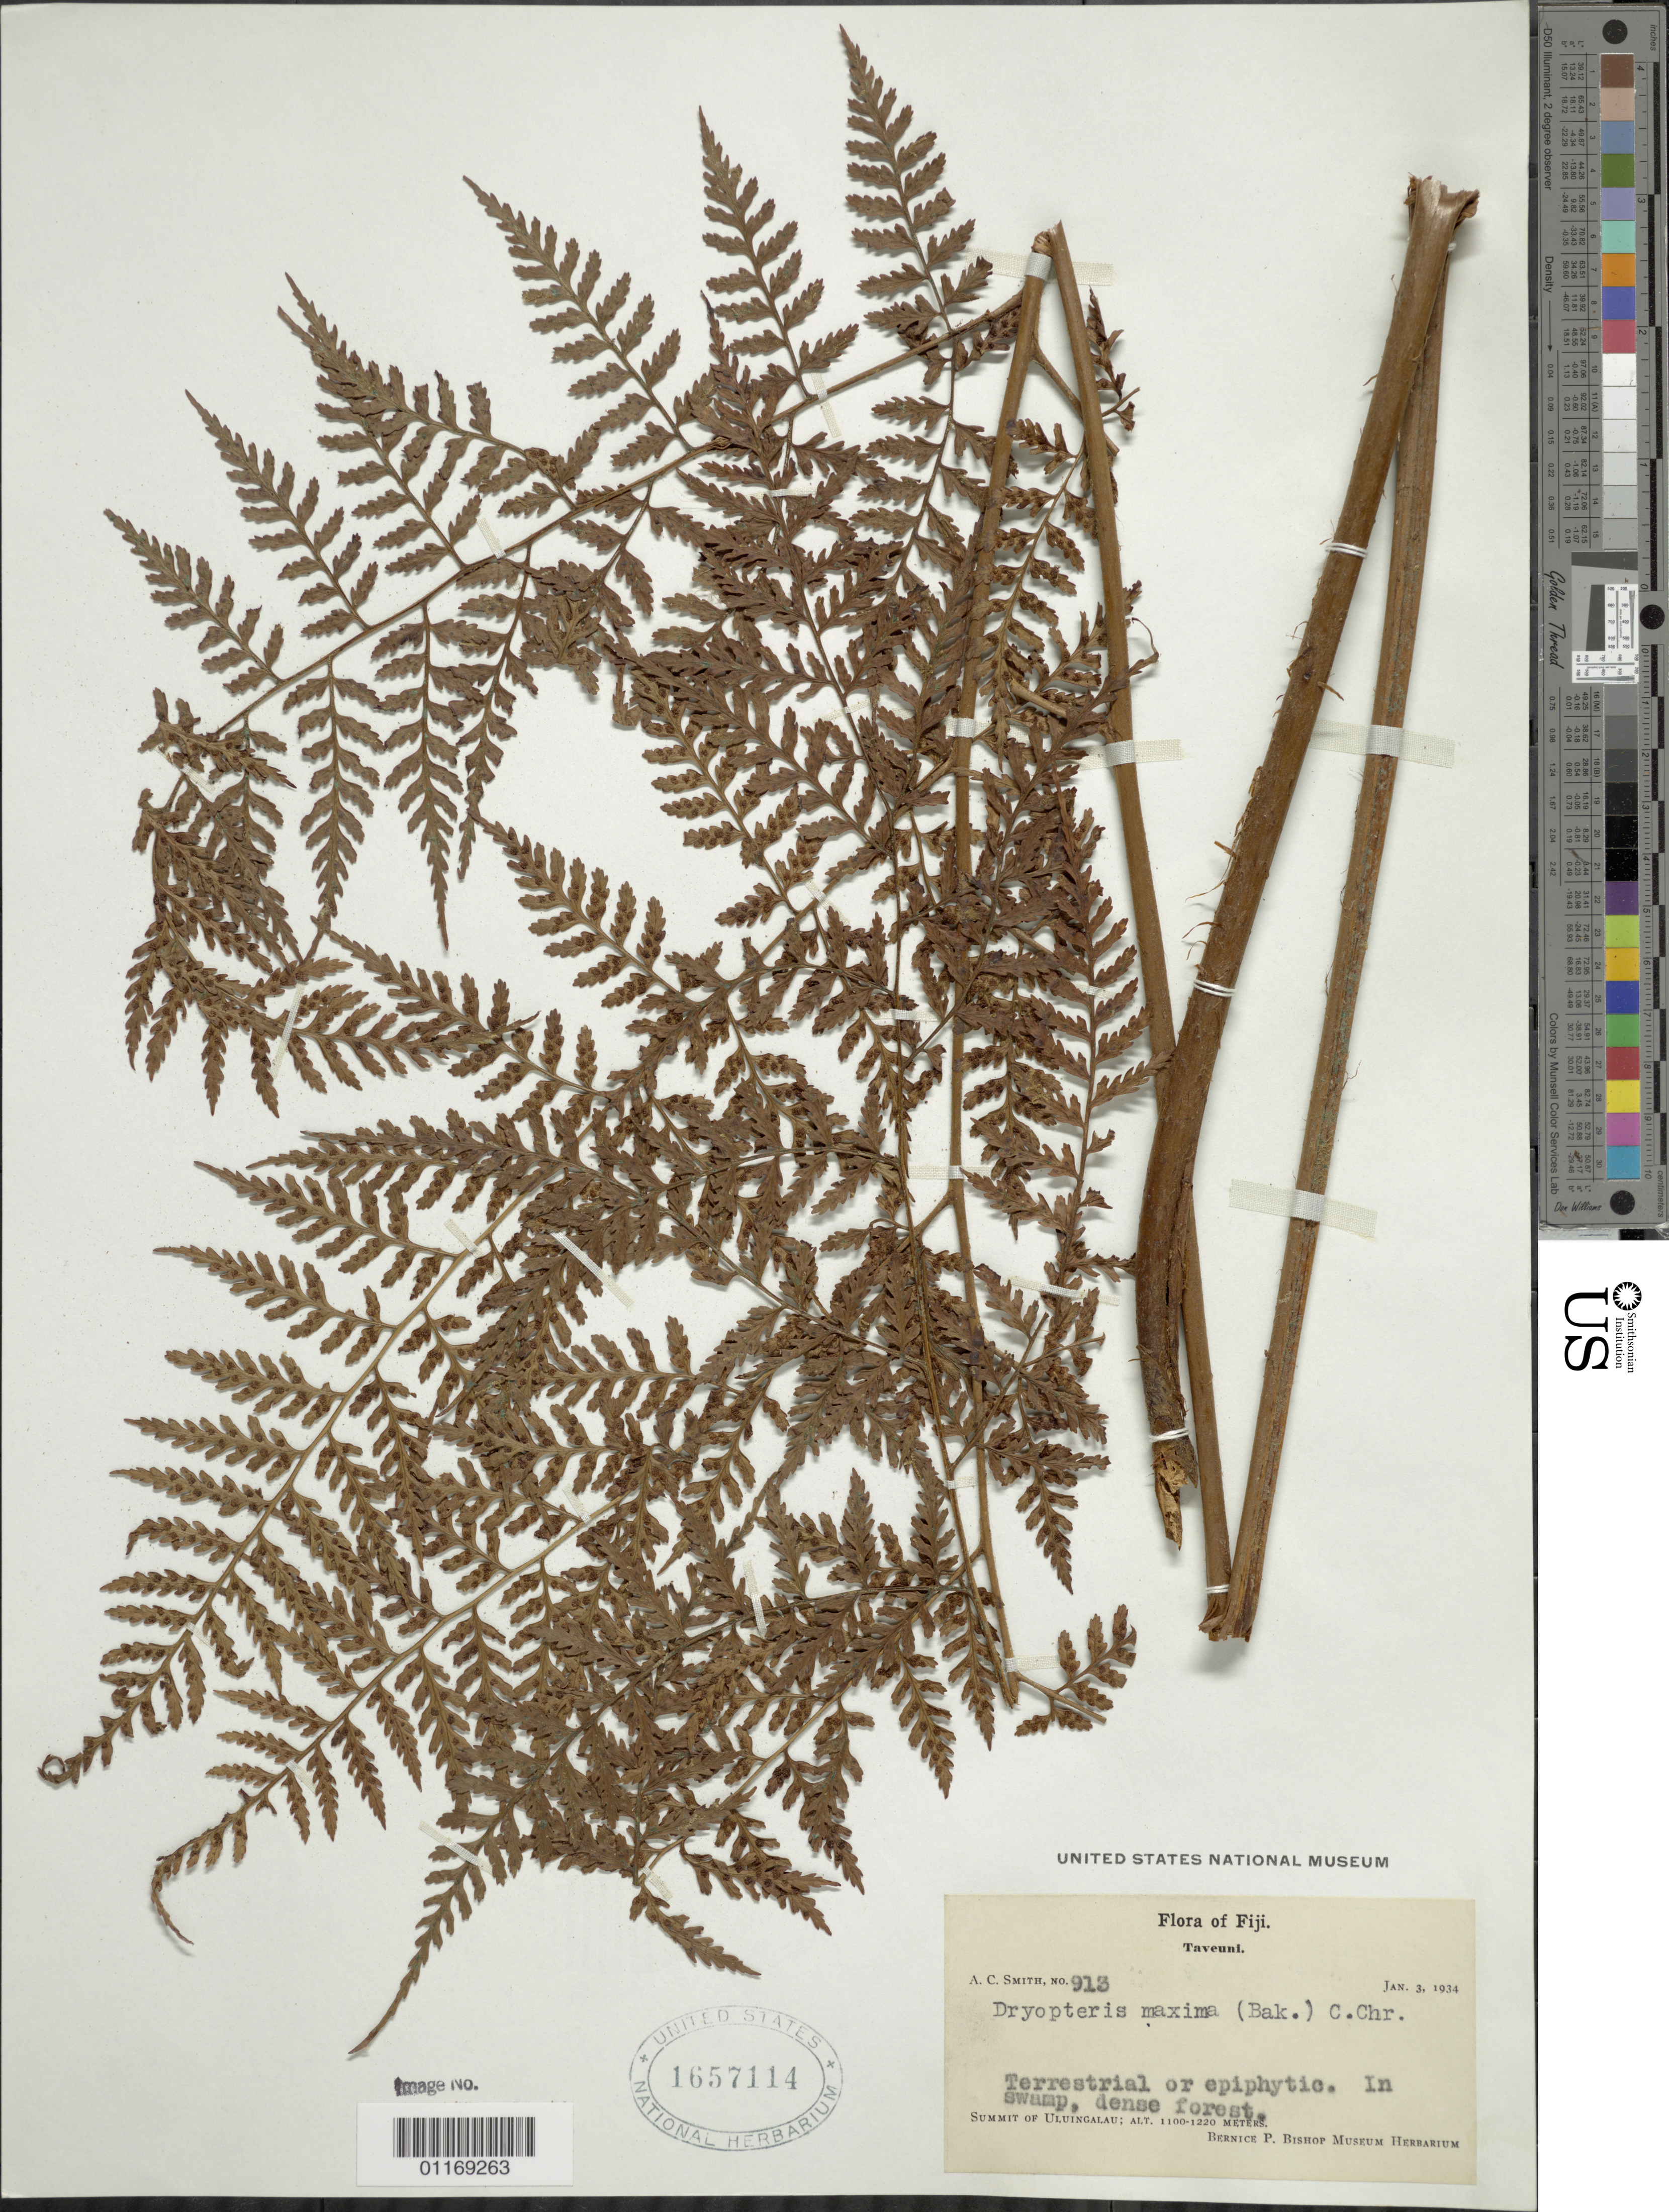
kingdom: Plantae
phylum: Tracheophyta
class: Polypodiopsida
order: Polypodiales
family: Dryopteridaceae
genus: Dryopteris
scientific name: Dryopteris maxima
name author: (Baker) C. Chr.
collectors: A. C. Smith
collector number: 913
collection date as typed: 03 Jan 1934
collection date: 1934-01-03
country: Fiji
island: Taveuni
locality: Summit of Uluingalau. [Vanua Levu Is.]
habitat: In swamp dense forest.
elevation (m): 1100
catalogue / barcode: US 1657114